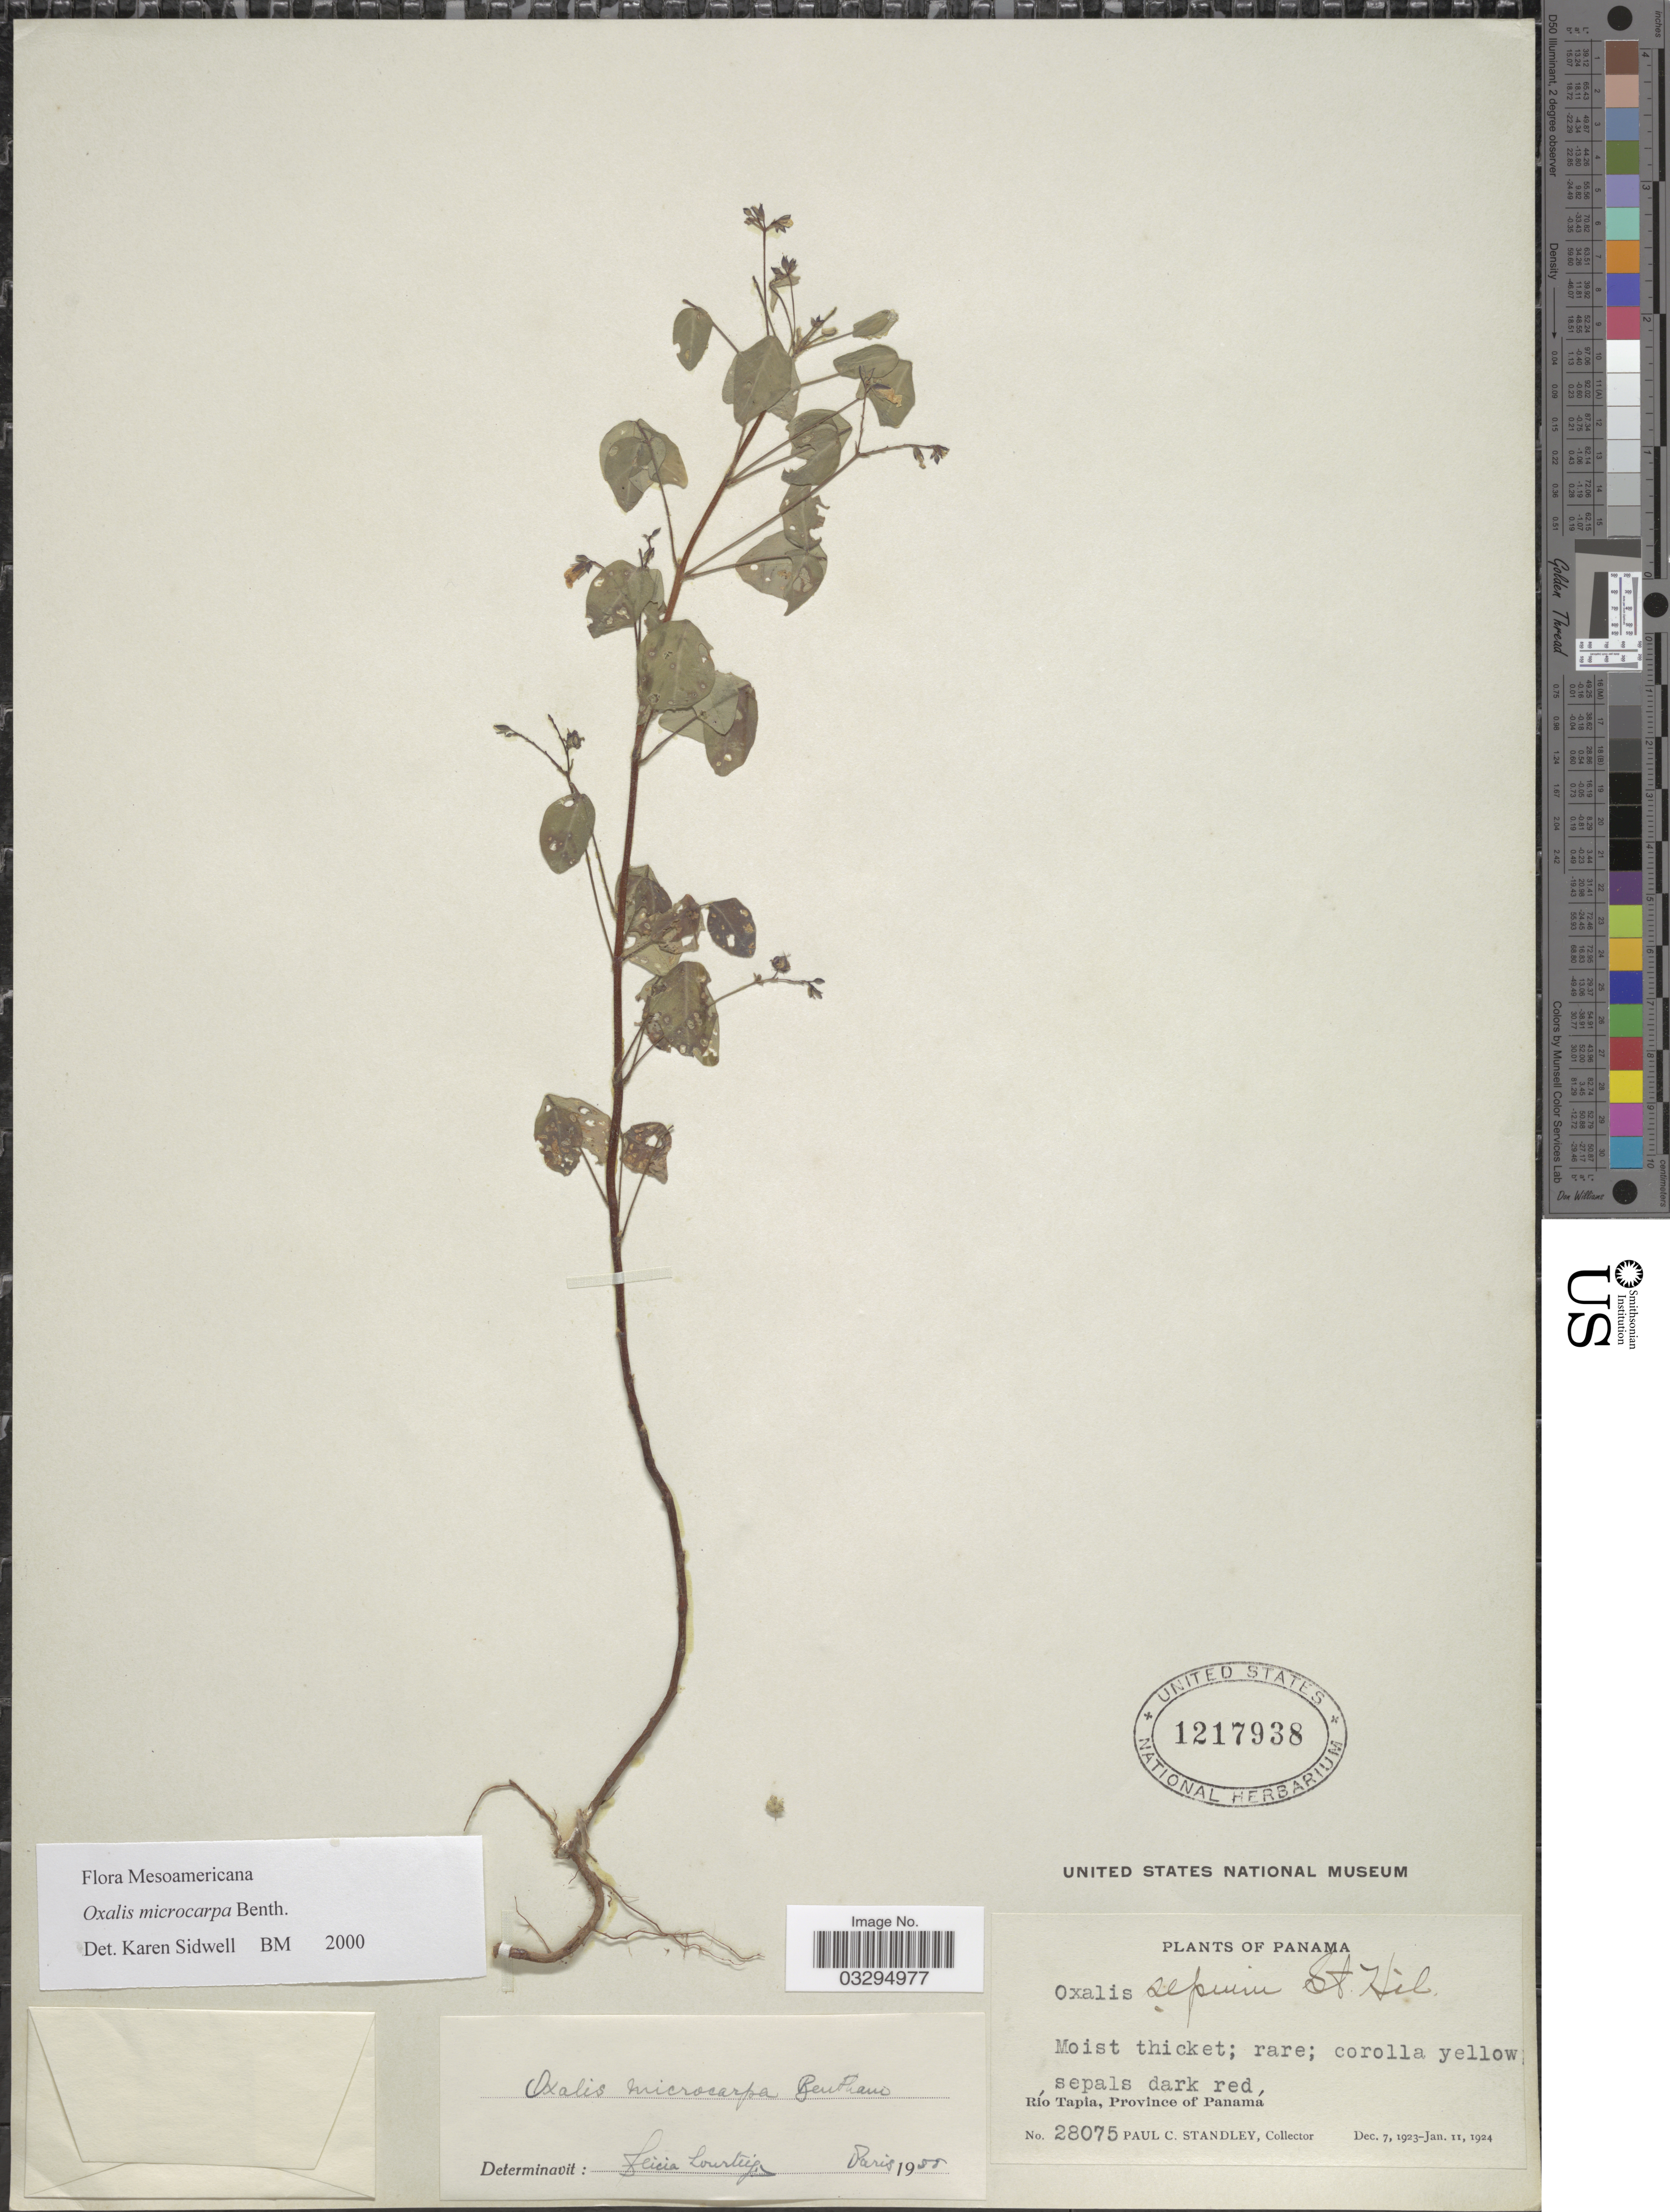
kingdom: Plantae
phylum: Tracheophyta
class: Magnoliopsida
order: Oxalidales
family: Oxalidaceae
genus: Oxalis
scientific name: Oxalis microcarpa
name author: Benth.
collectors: P. C. Standley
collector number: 28075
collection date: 1923-12-07/1924-01-11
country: Panama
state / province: Panamá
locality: Río Tapia.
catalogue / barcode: US 1217938